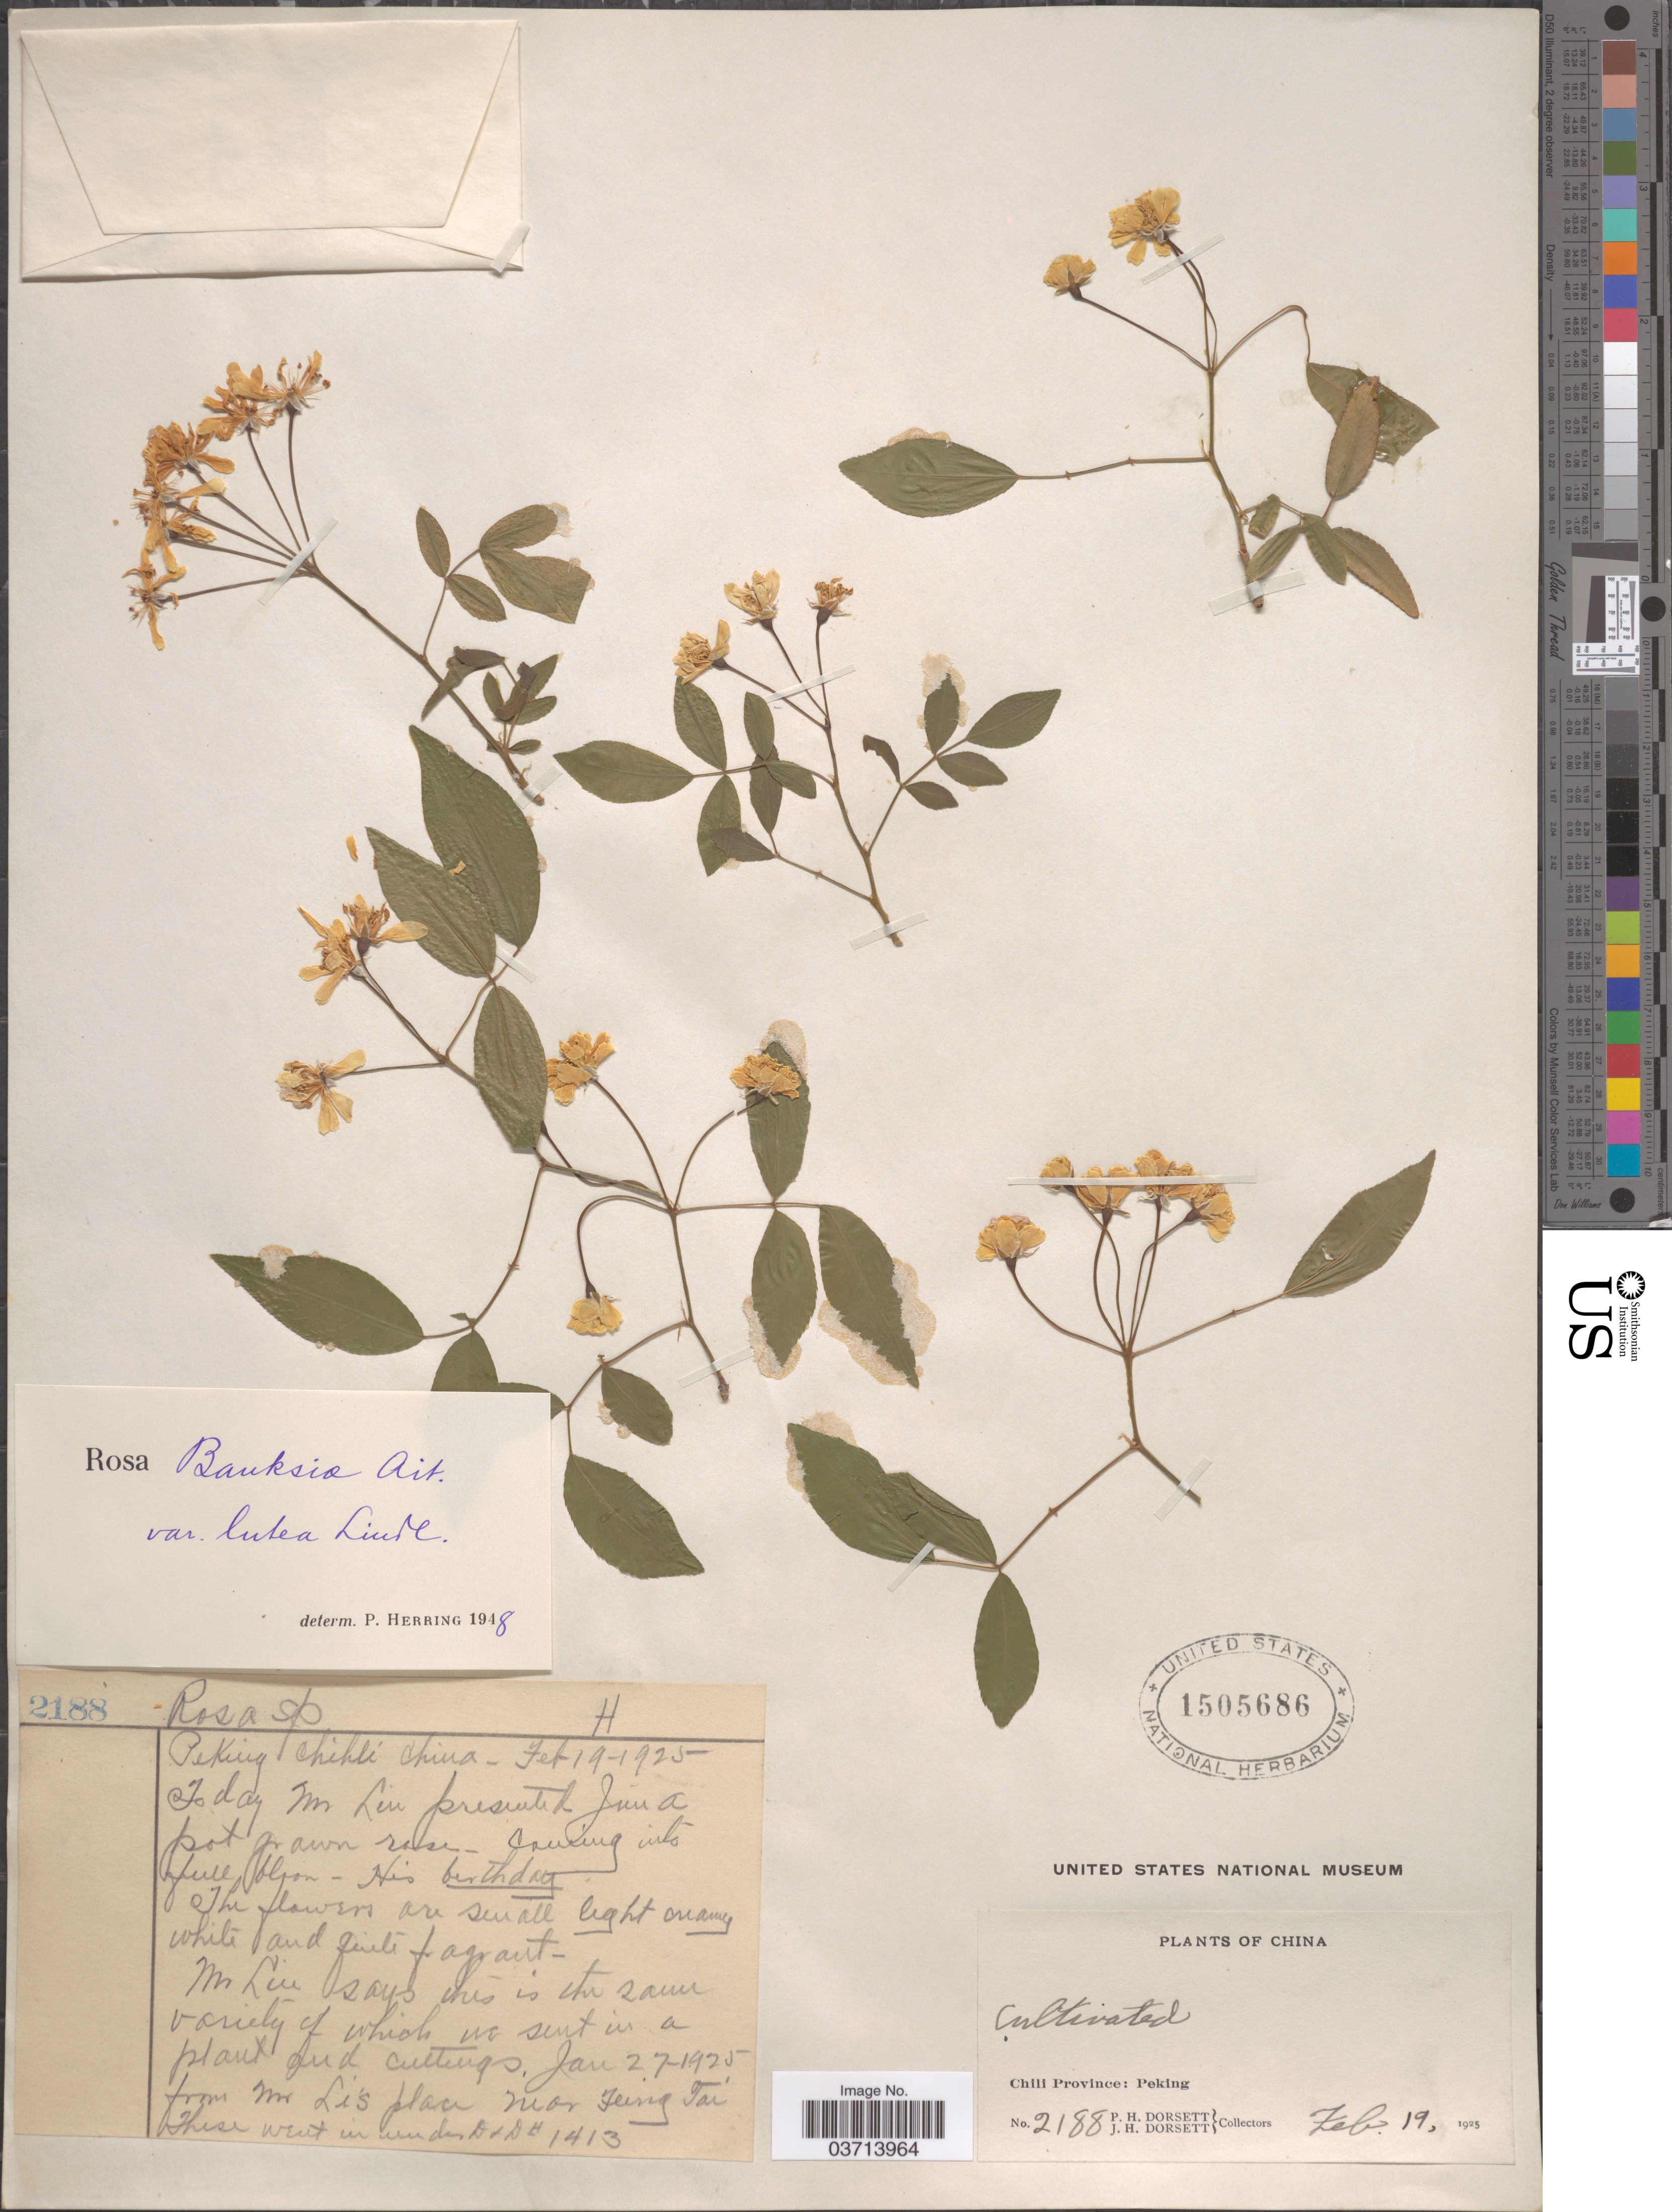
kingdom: Plantae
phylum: Tracheophyta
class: Magnoliopsida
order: Rosales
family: Rosaceae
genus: Rosa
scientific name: Rosa banksiae var. lutea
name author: Lindl.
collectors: P. H. Dorsett & J. Dorsett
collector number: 2188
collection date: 1925-02-19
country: China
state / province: Beijing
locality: Peking Chihli. Chili Province.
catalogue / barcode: US 1505686